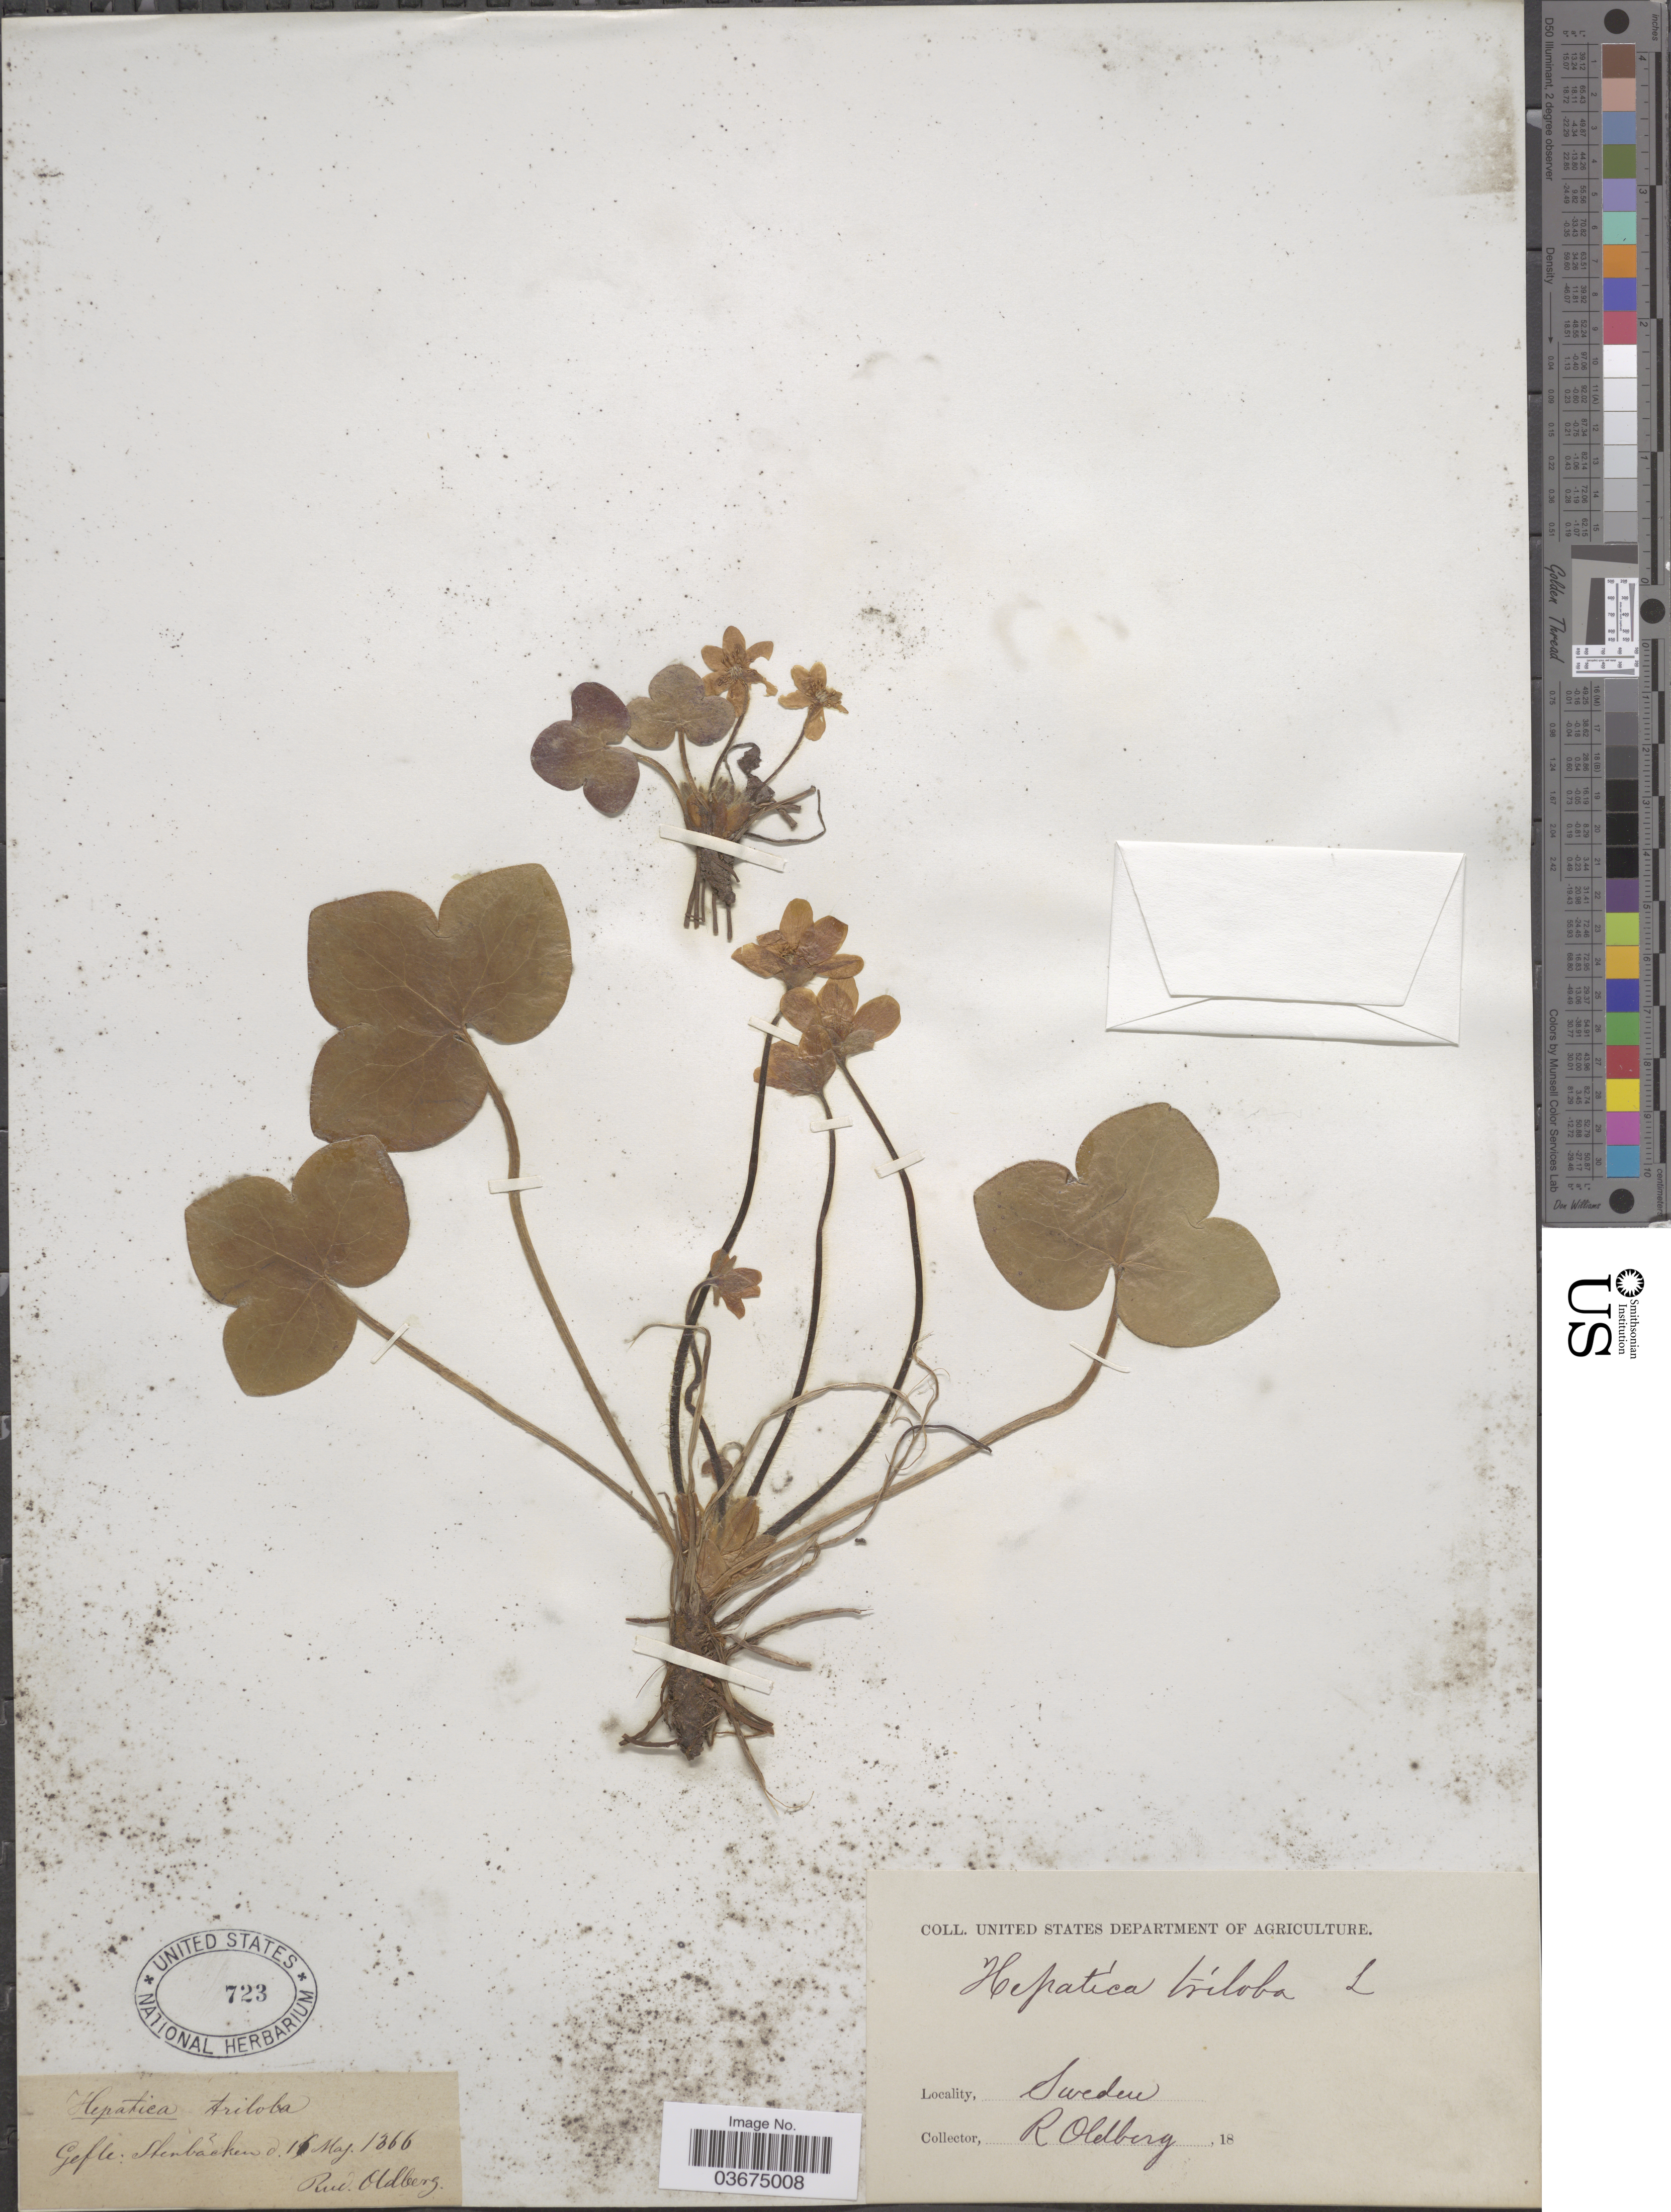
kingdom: Plantae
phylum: Tracheophyta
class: Magnoliopsida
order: Ranunculales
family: Ranunculaceae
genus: Hepatica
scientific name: Hepatica triloba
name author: Chaix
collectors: R. Oldberg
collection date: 1866-05-16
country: Sweden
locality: Gefle: Stenbanken.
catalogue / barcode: US 723